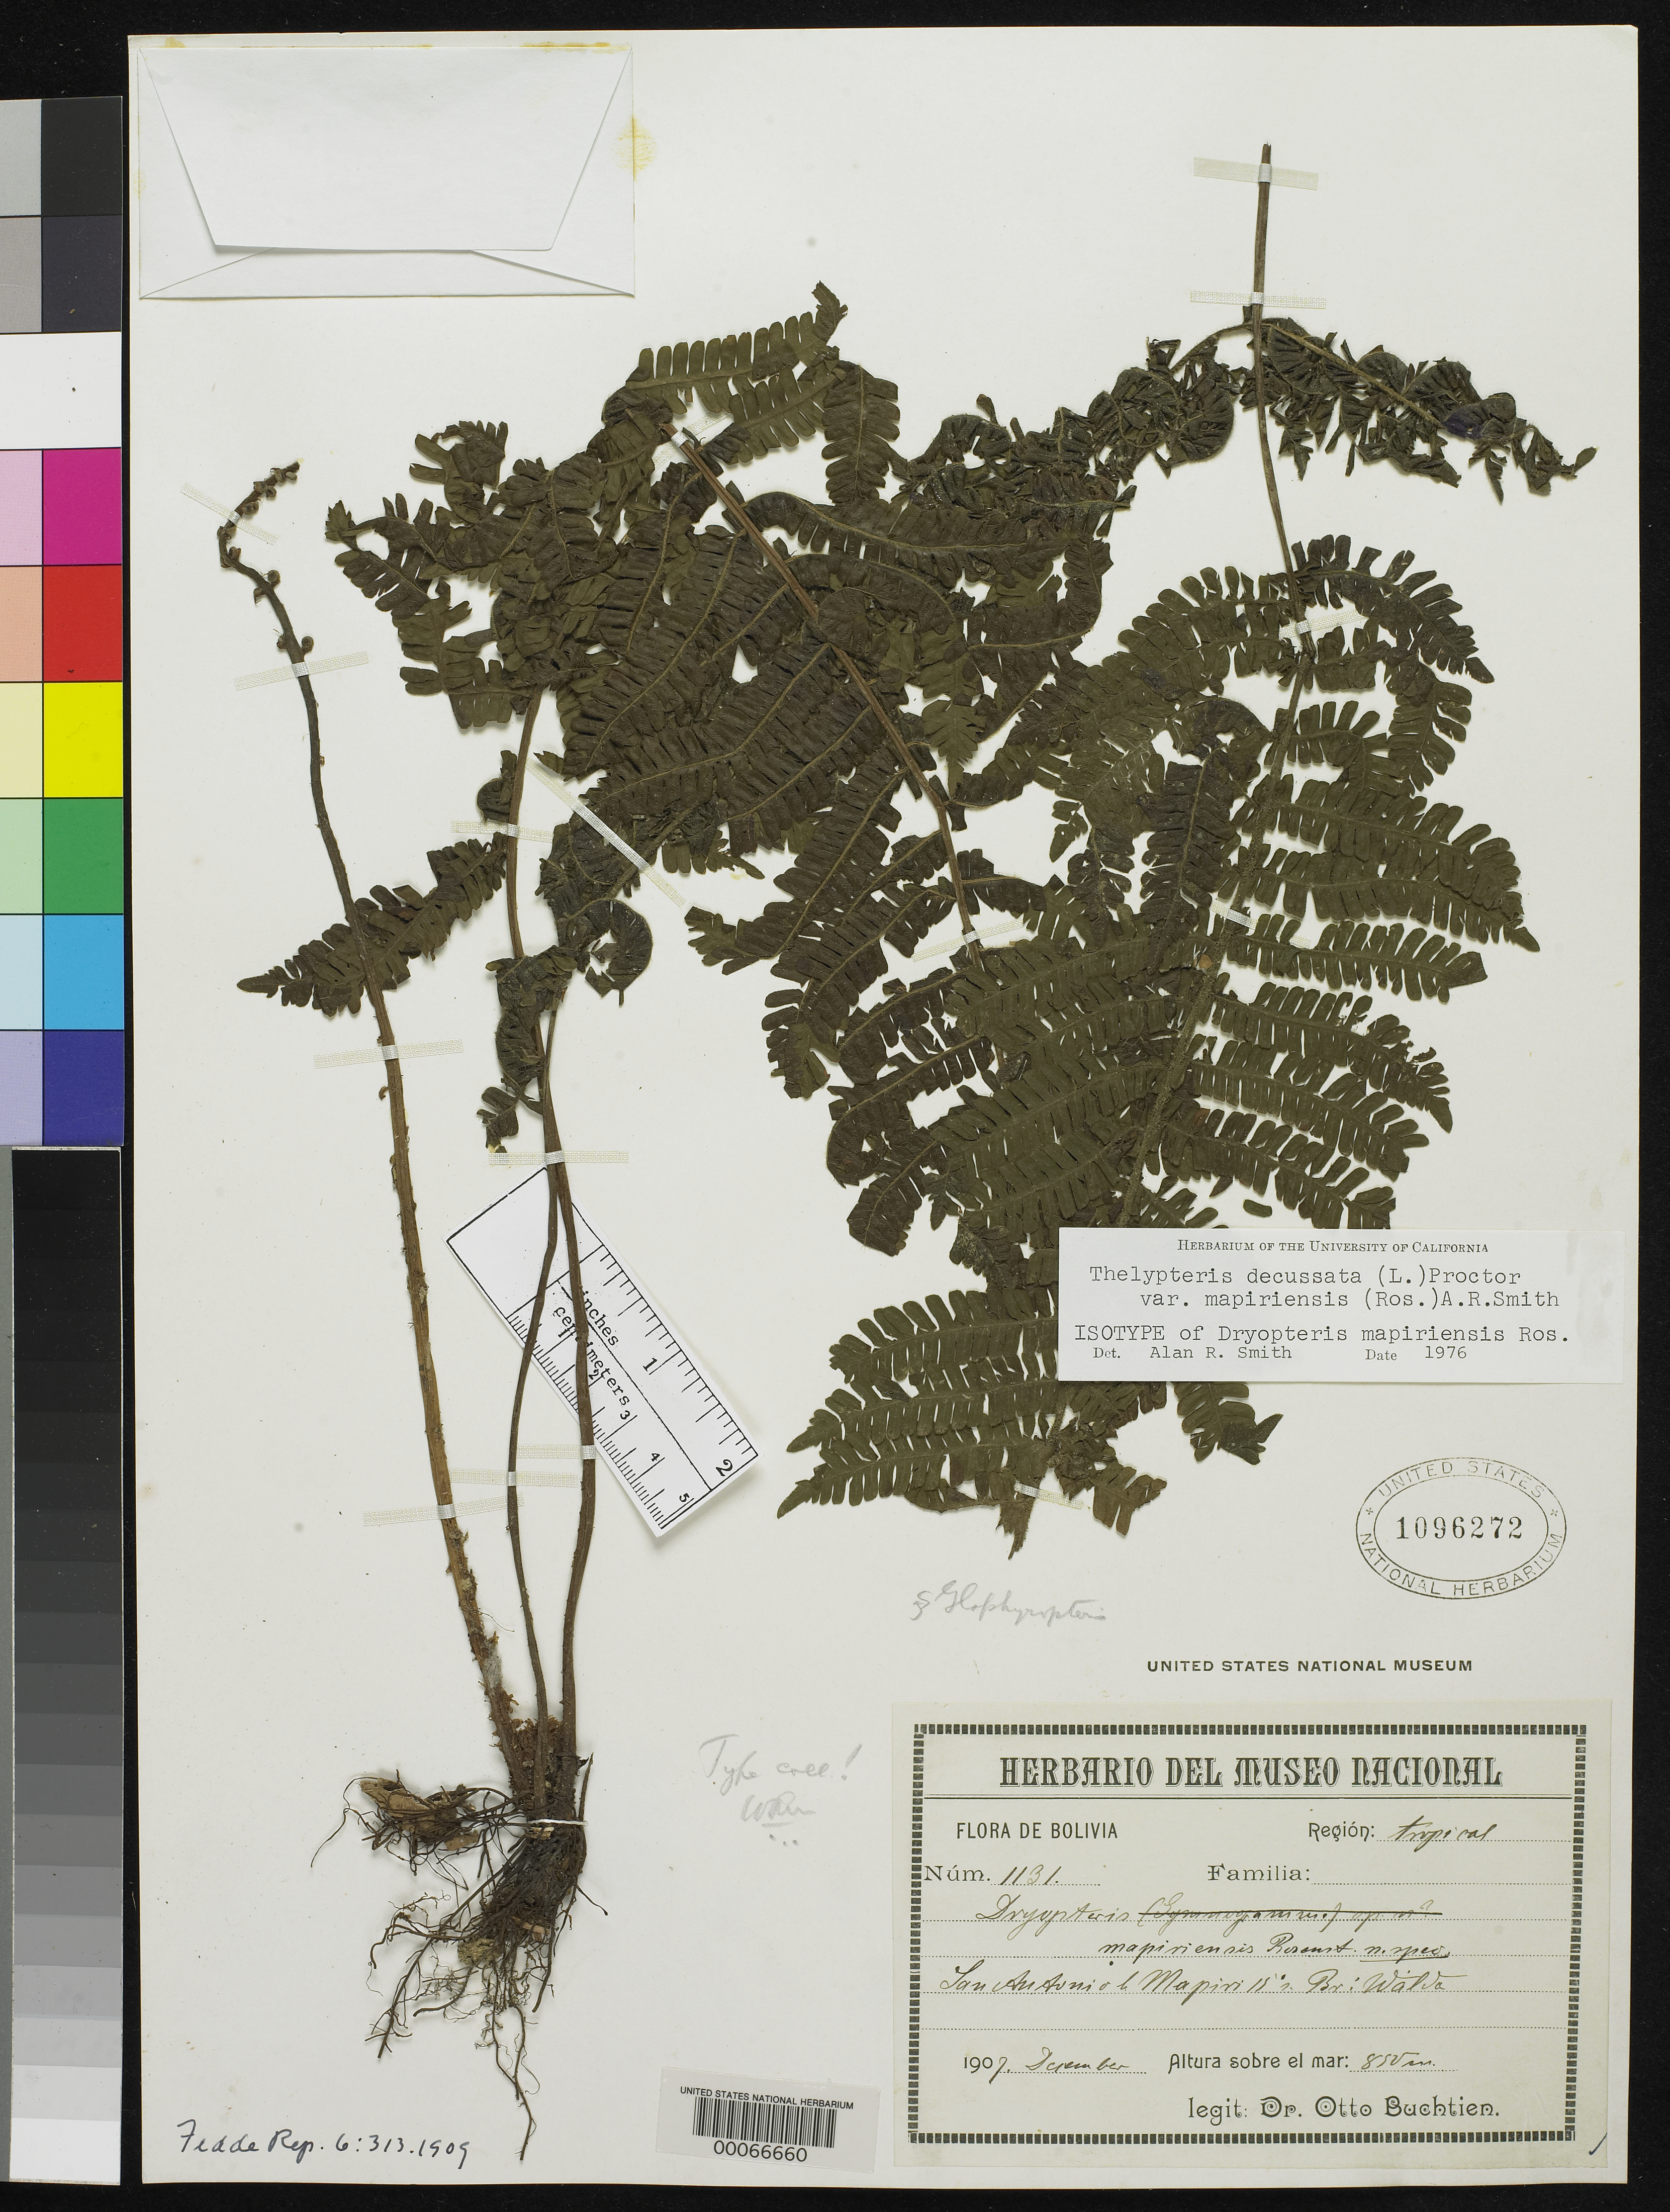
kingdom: Plantae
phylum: Tracheophyta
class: Polypodiopsida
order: Polypodiales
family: Dryopteridaceae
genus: Dryopteris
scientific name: Dryopteris mapiriensis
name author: Rosenst.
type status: Isotype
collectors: O. Buchtien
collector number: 1131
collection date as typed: Dec 1907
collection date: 1907-12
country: Bolivia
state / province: La Paz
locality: San Antonia prope Mapiri.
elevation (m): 800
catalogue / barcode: US 1096272